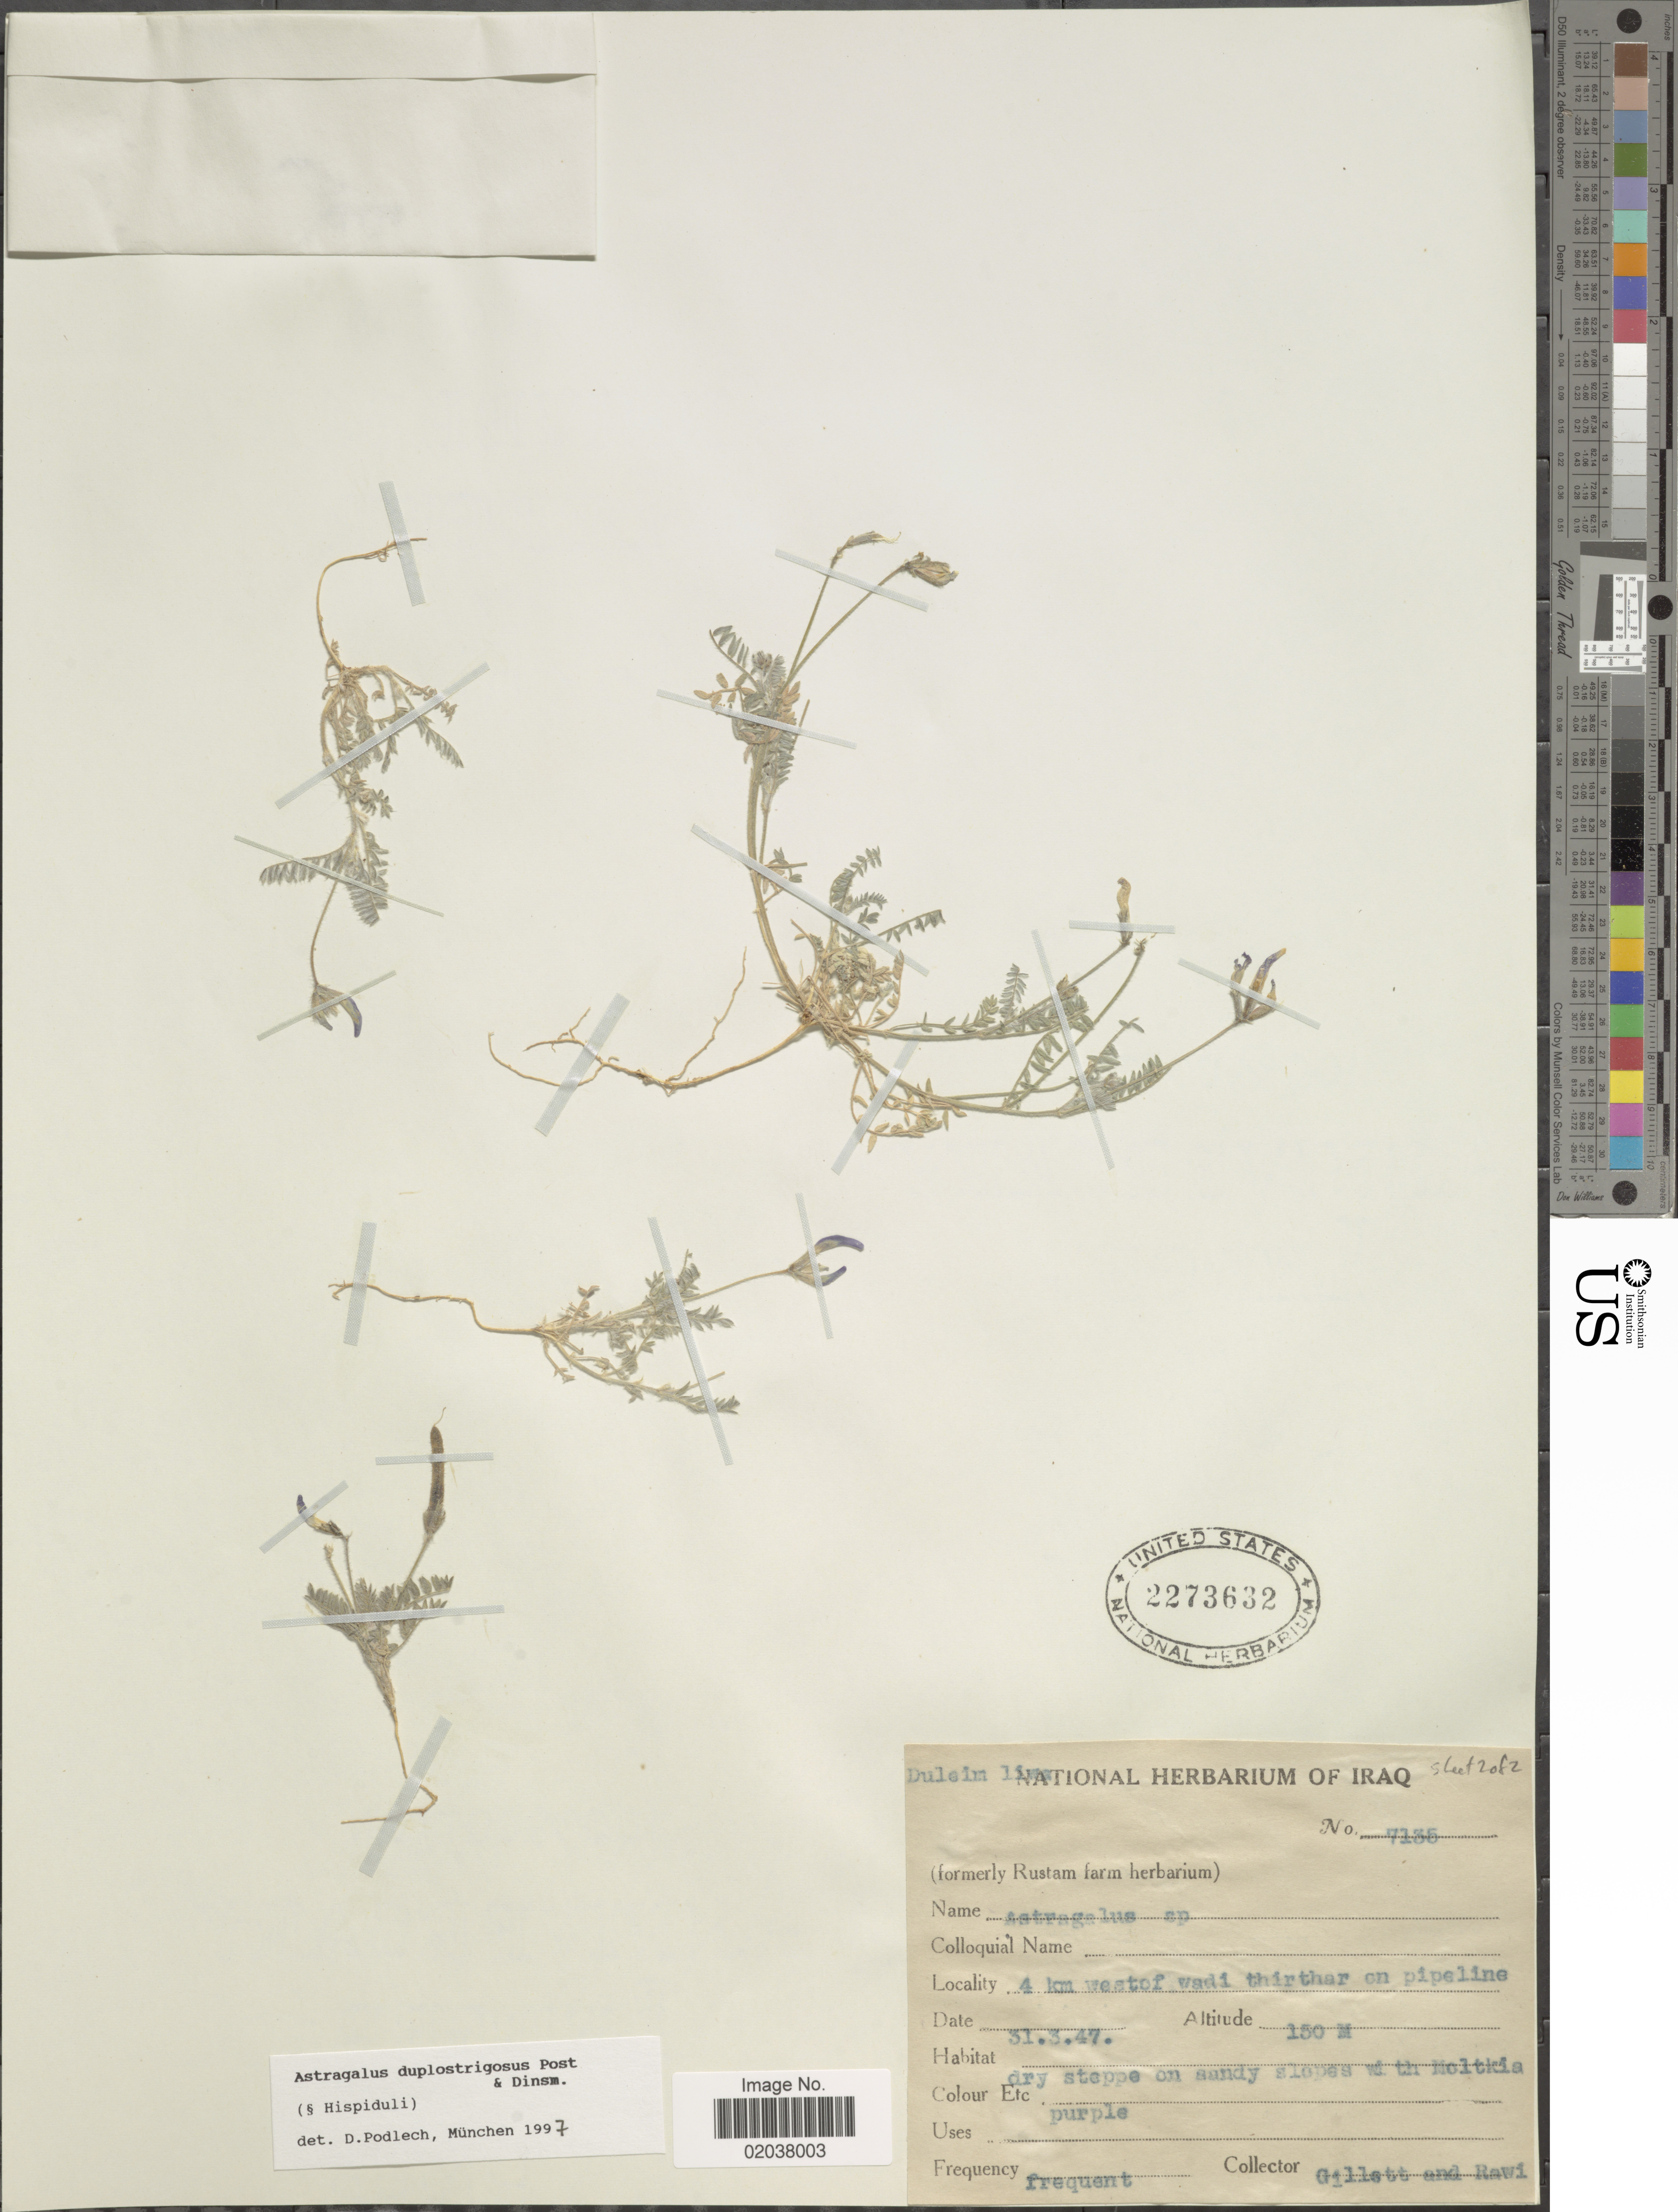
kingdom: Plantae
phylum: Tracheophyta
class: Magnoliopsida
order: Fabales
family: Fabaceae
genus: Astragalus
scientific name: Astragalus duplostrigosus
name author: Post & Beauverd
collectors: Gillett, -- & -. Rawi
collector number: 7135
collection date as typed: Transcribed d/m/y: 31/3/47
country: Iraq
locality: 4 km west of wadi Tharthar on pipeline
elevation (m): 150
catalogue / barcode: US 2273632